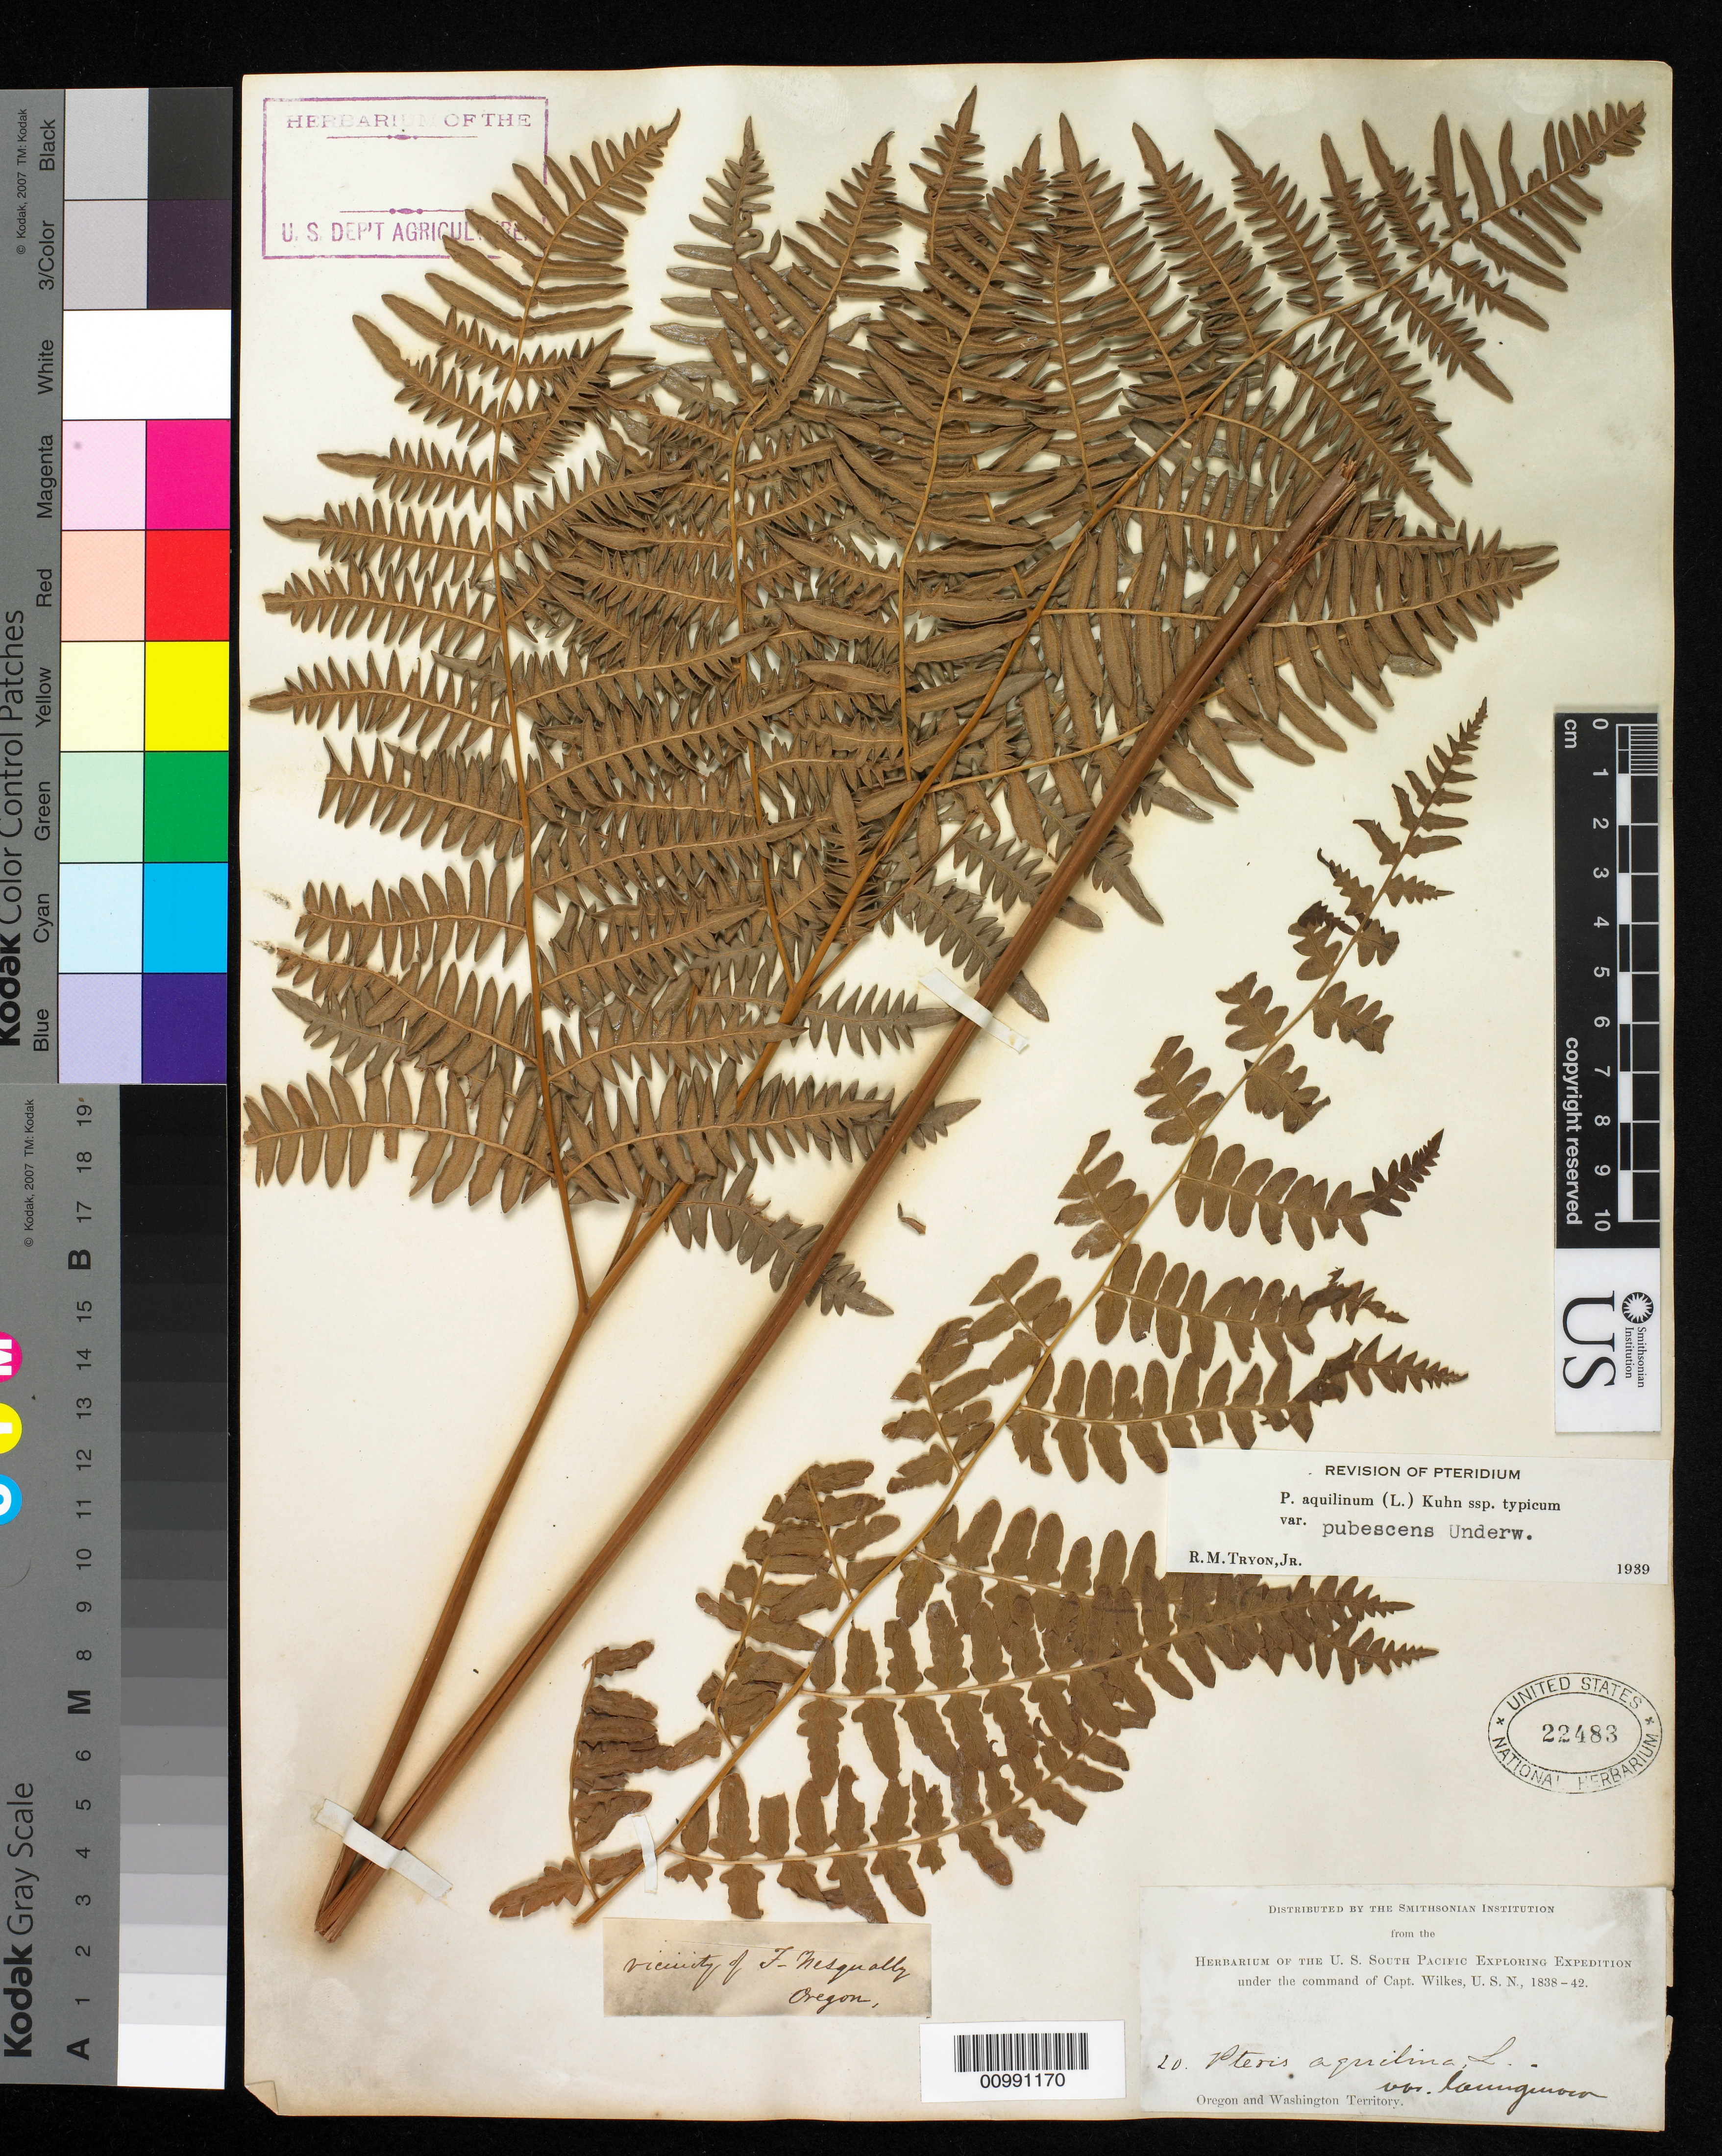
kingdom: Plantae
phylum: Tracheophyta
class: Polypodiopsida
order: Polypodiales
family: Dennstaedtiaceae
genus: Pteridium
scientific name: Pteridium pubescens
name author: (Underw.) Christenh.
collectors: Wilkes Explor. Exped.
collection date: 1838/1842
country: United States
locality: Oregon and Washington Territory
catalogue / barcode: US 22483